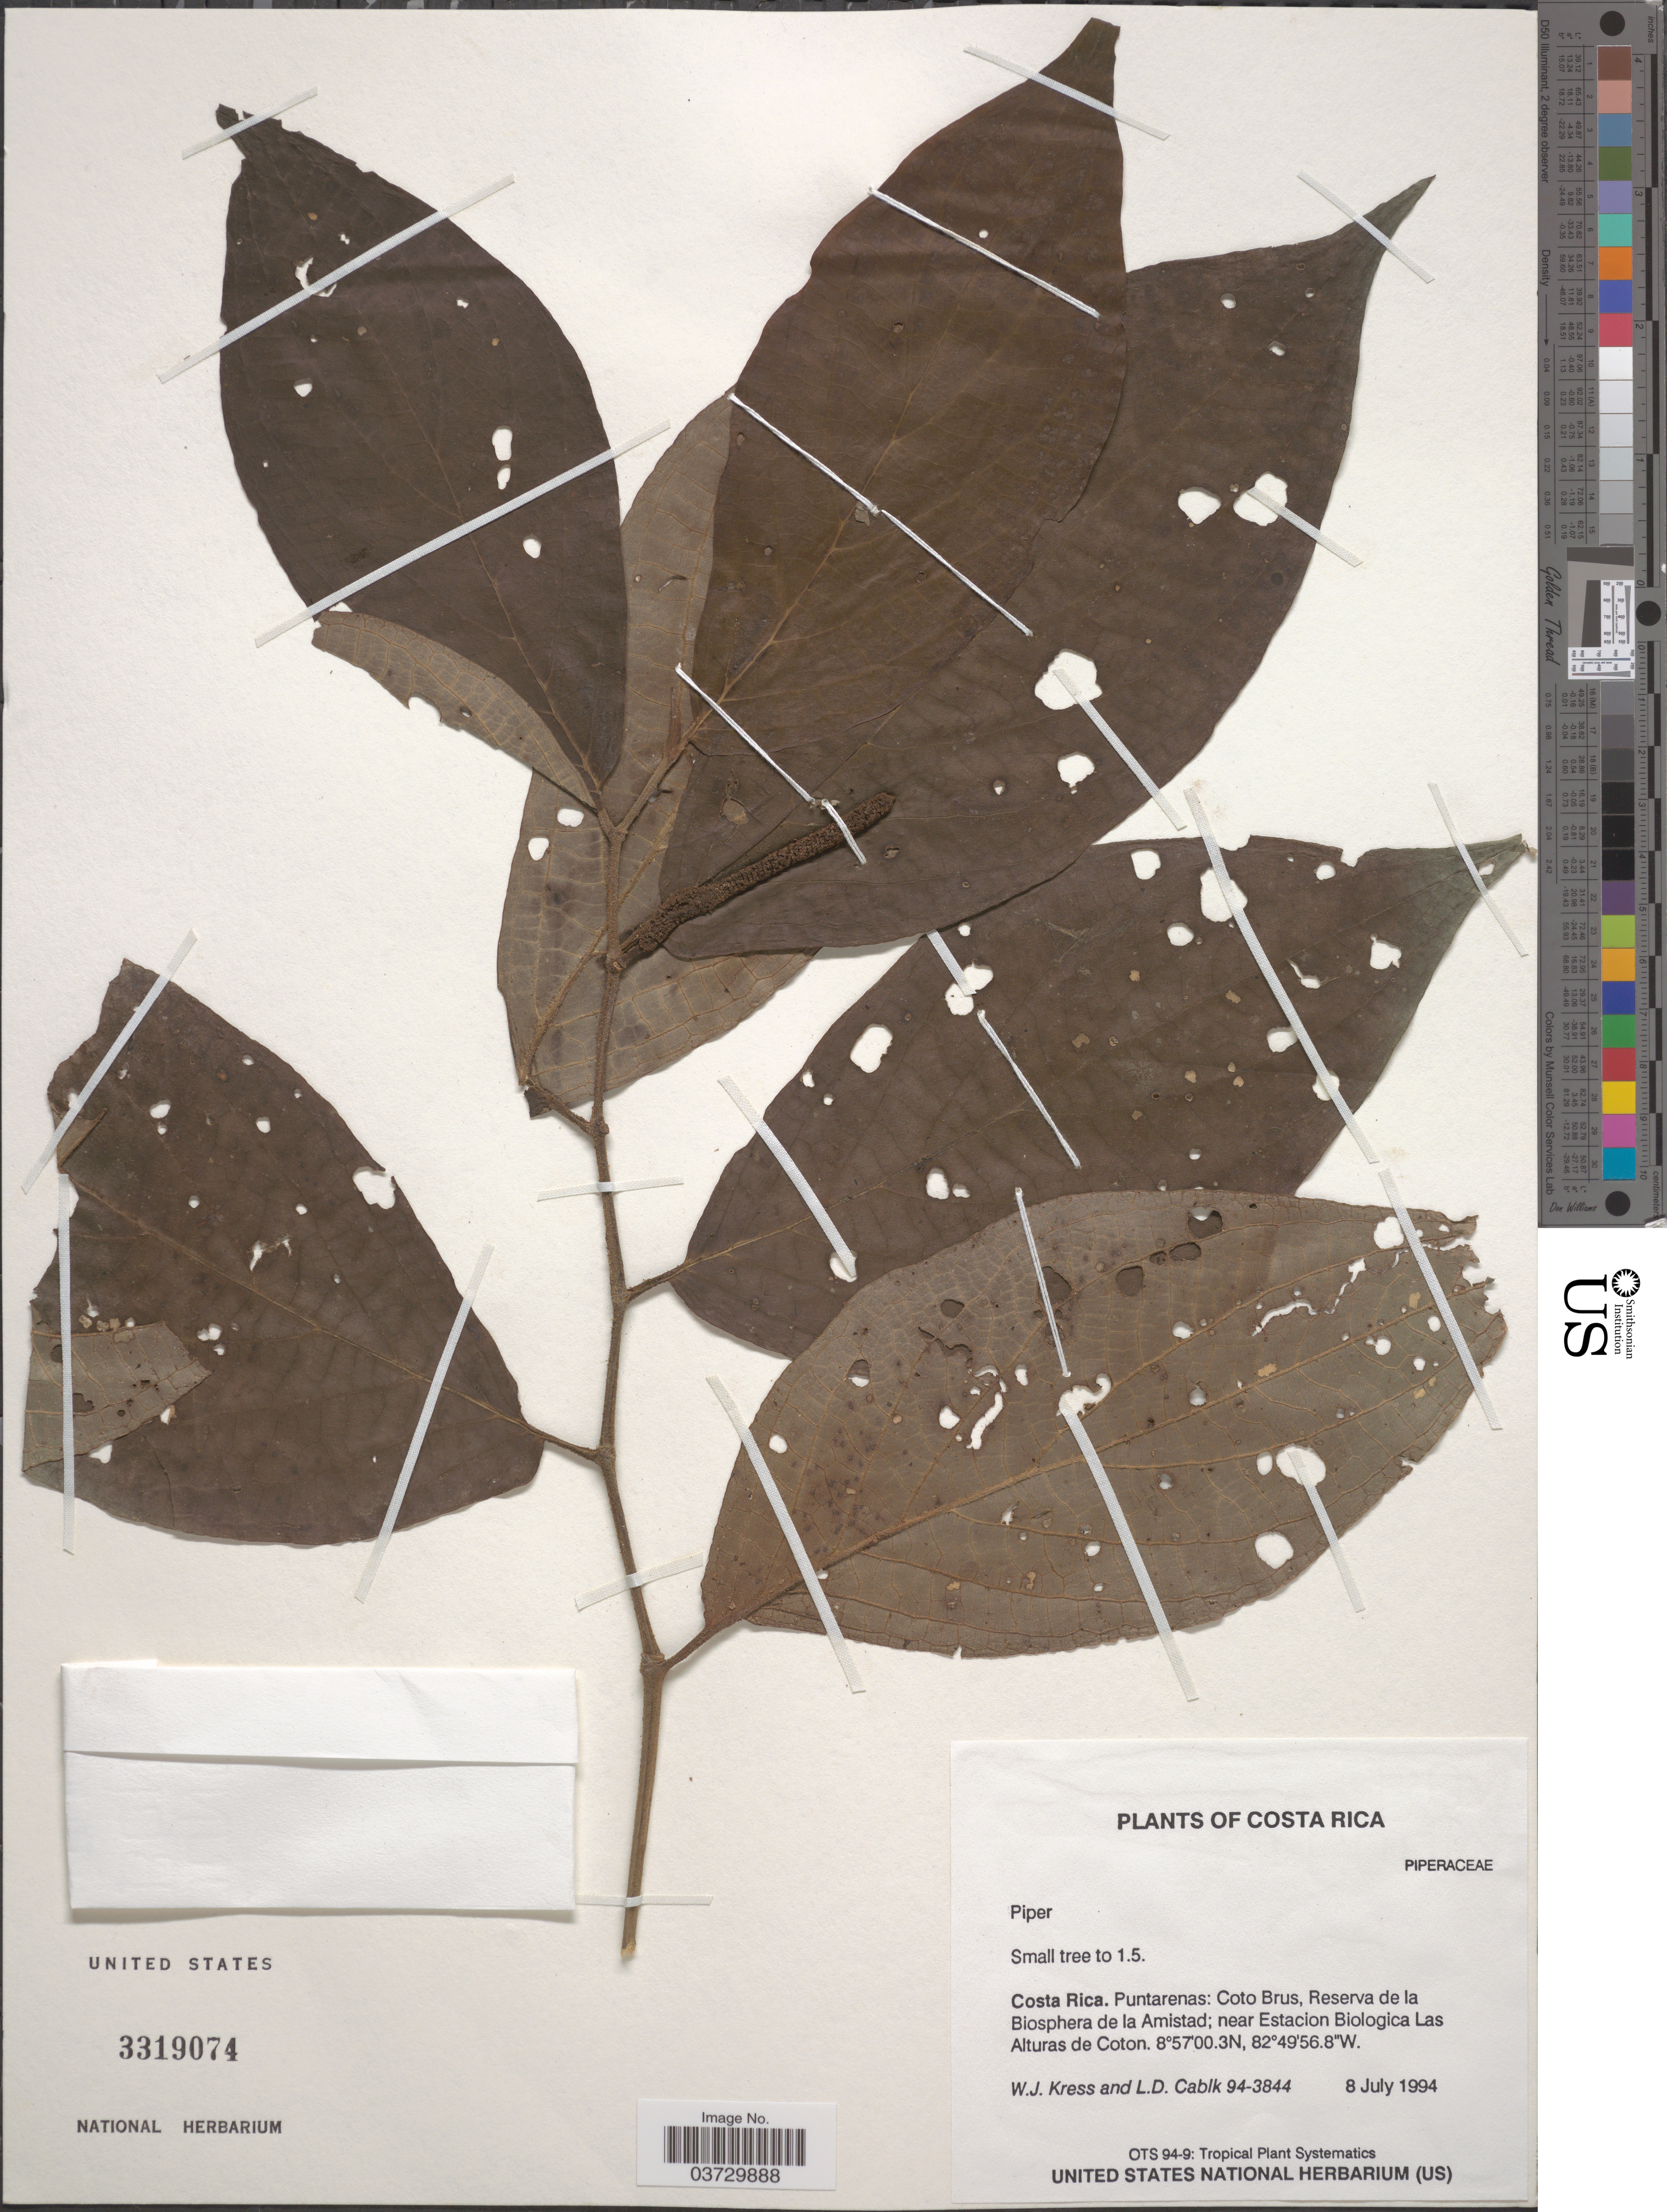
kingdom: Plantae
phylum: Tracheophyta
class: Magnoliopsida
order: Piperales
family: Piperaceae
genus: Piper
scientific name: Piper sp.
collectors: W. J. Kress & L. Cablk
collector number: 94-3844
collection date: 1994-07-08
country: Costa Rica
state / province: Puntarenas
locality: Coto Brus, Reserva de la Biosphera de la Amistad; near Estacion Biologica Las Alturas de Coton.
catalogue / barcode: US 3319074